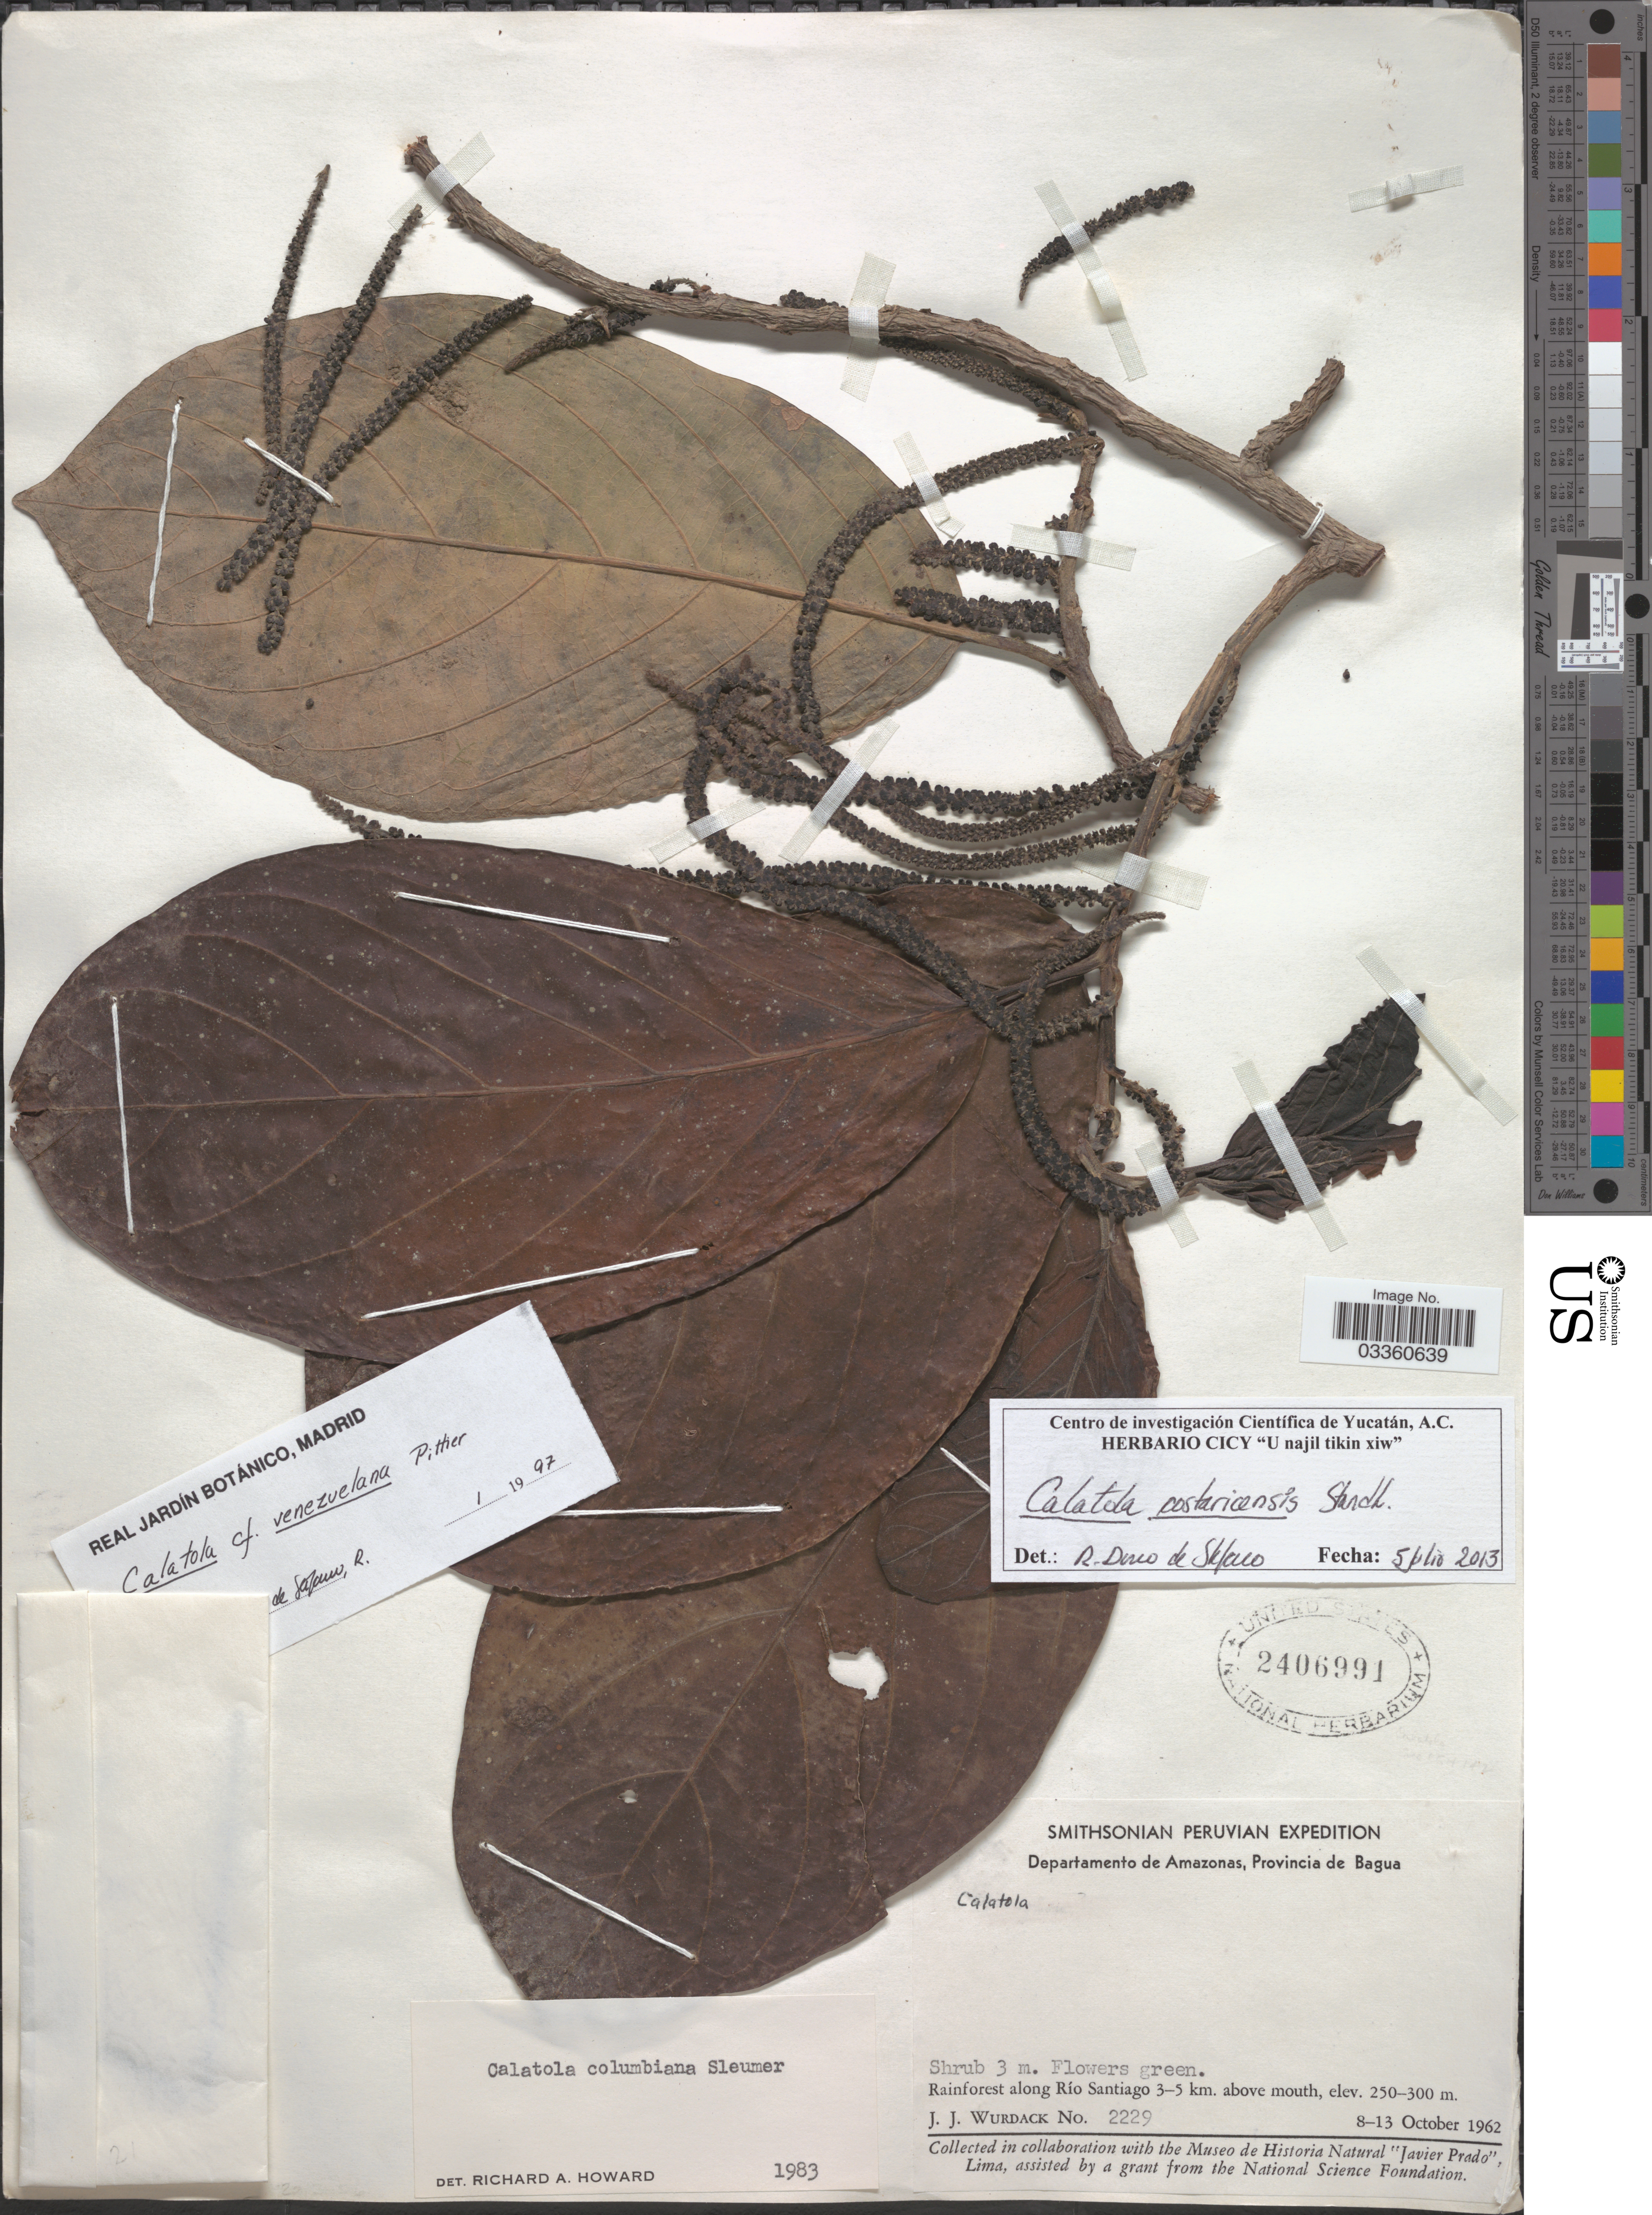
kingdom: Plantae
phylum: Tracheophyta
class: Magnoliopsida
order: Metteniusales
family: Metteniusaceae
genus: Calatola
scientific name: Calatola costaricensis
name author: Standl.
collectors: J. J. Wurdack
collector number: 2229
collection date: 1962-10-08/1962-10-13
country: Peru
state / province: Amazonas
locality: Provincia de Bagua, Rainforest along Río Santiago 3-5 km. above mouth.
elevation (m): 250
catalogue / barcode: US 2406991